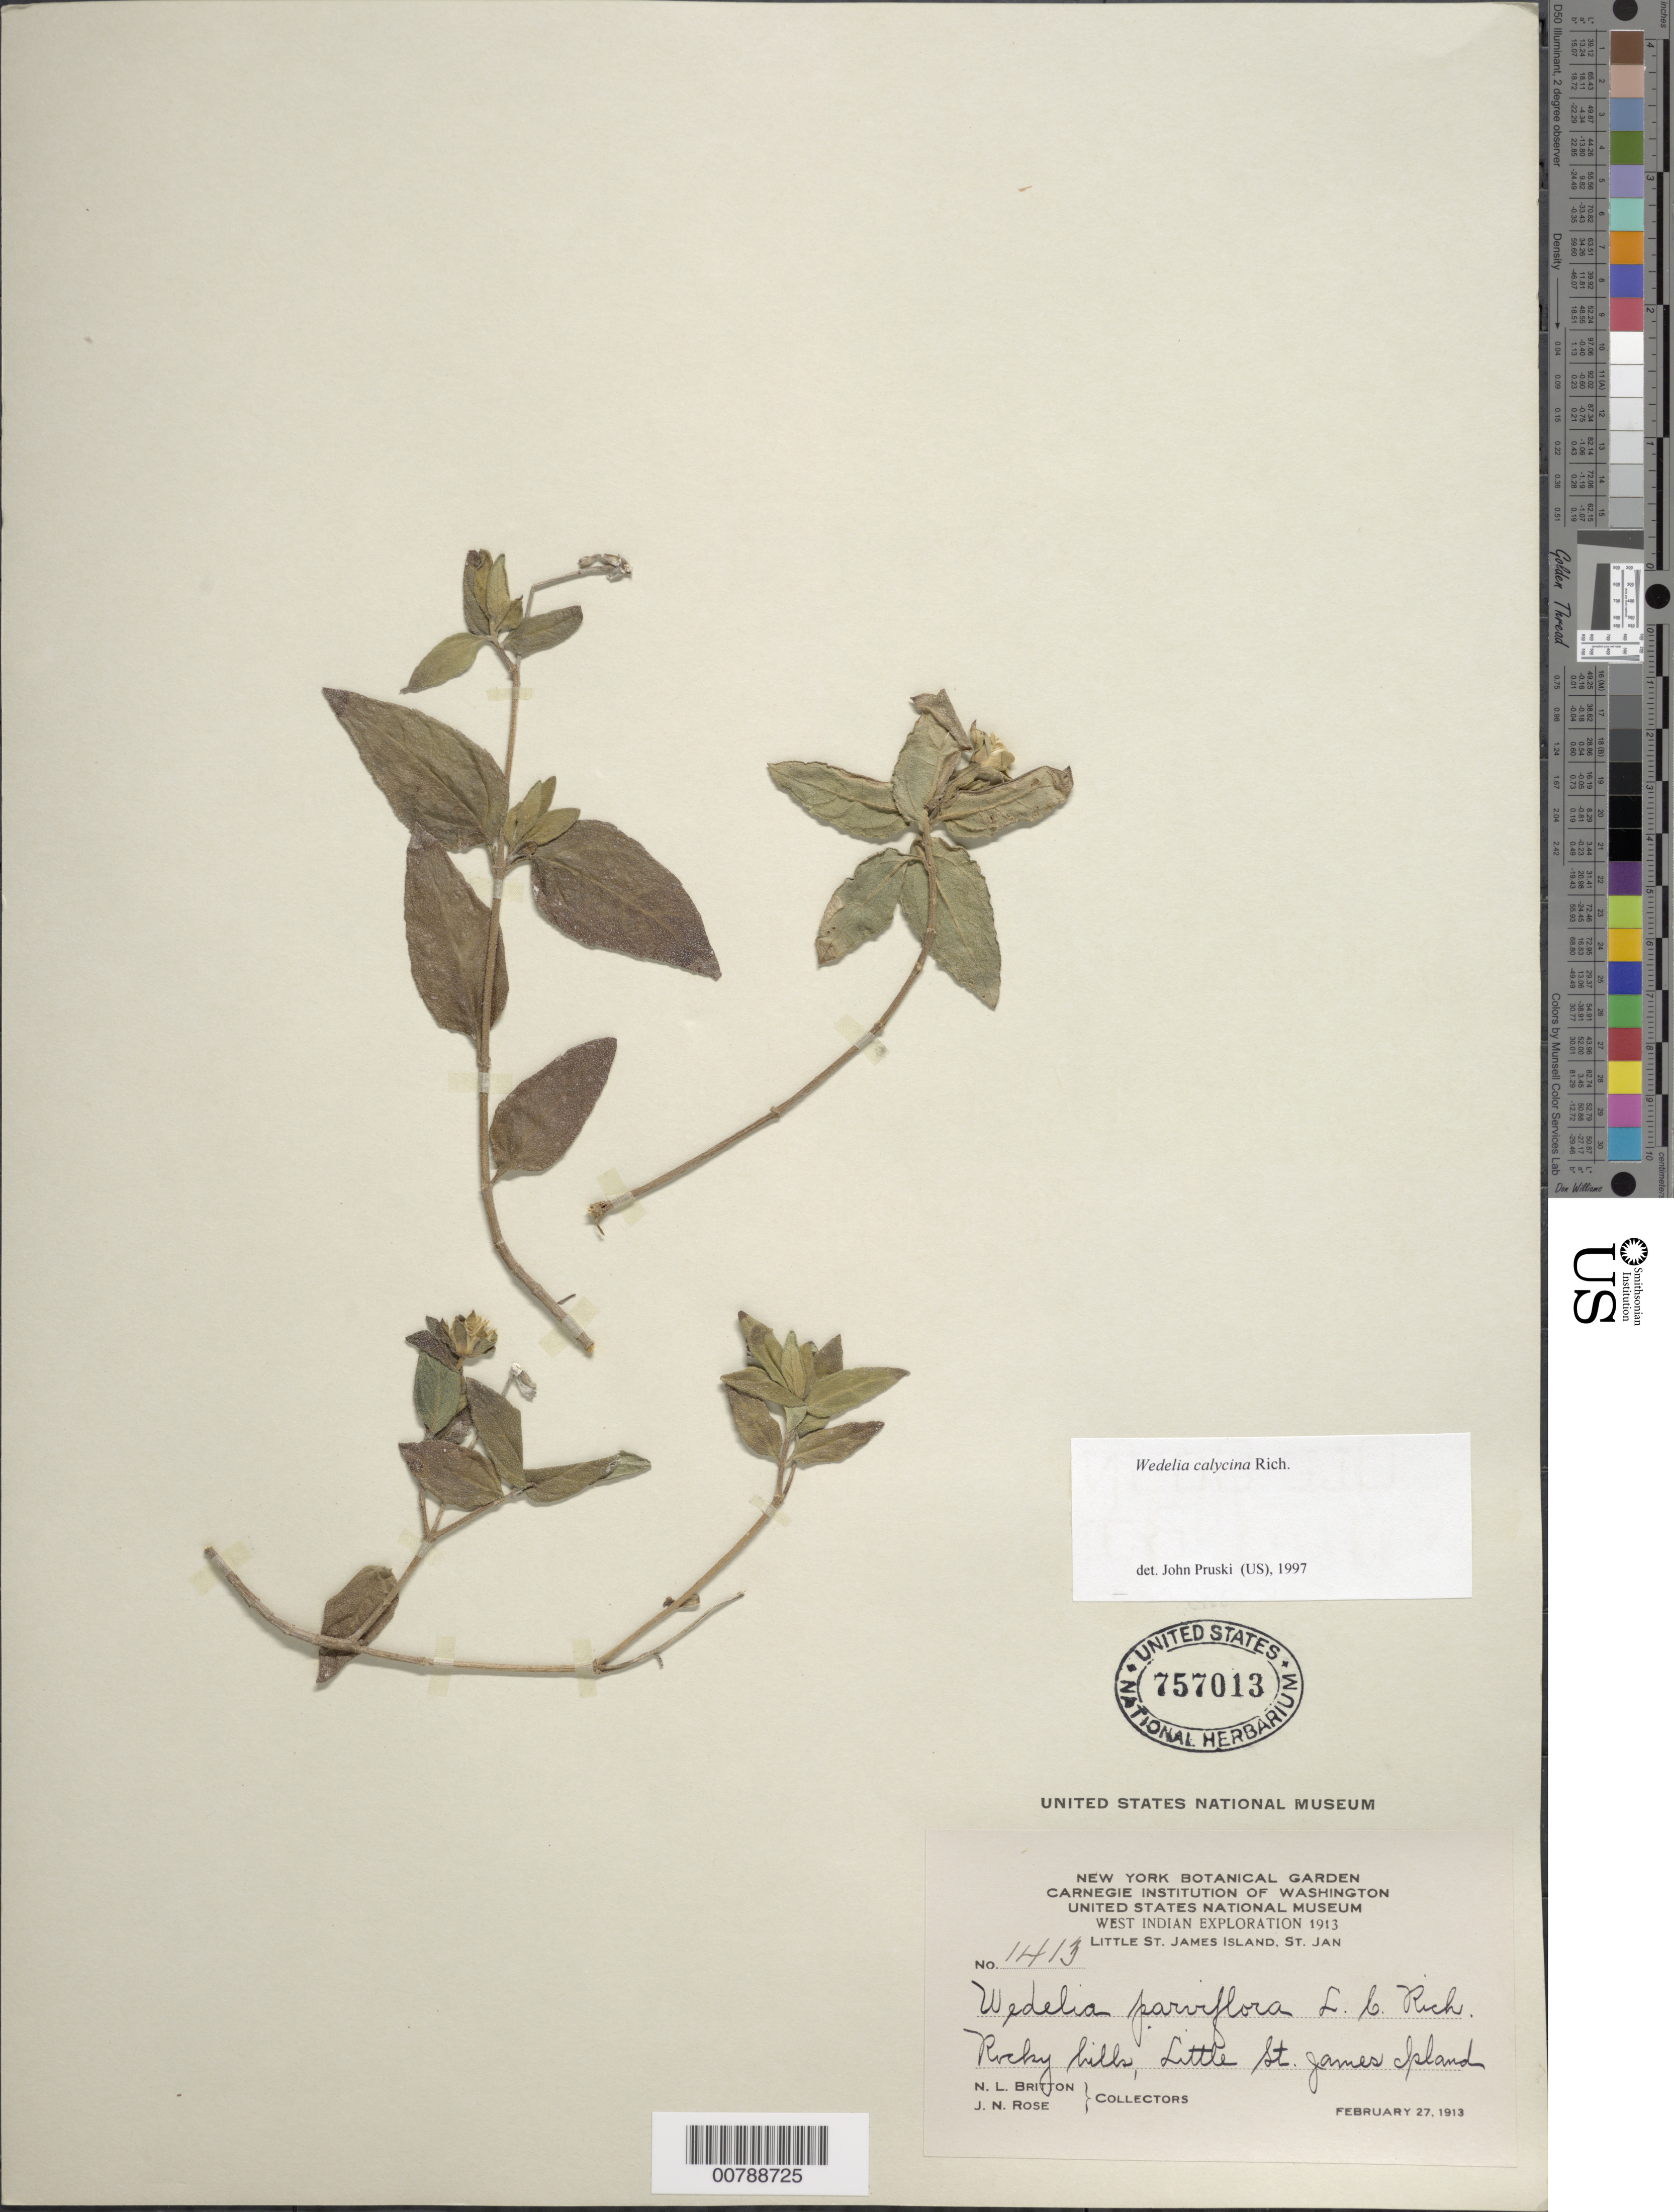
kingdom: Plantae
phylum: Tracheophyta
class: Magnoliopsida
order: Asterales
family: Asteraceae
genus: Wedelia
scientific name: Wedelia calycina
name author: Rich.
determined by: Pruski, J. F.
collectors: N. Britton & J. N. Rose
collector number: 1413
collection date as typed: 27 Feb 1913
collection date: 1913-02-27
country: U.S. Virgin Islands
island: St. John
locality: Little St. James Island. Rocky hills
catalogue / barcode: US 757013